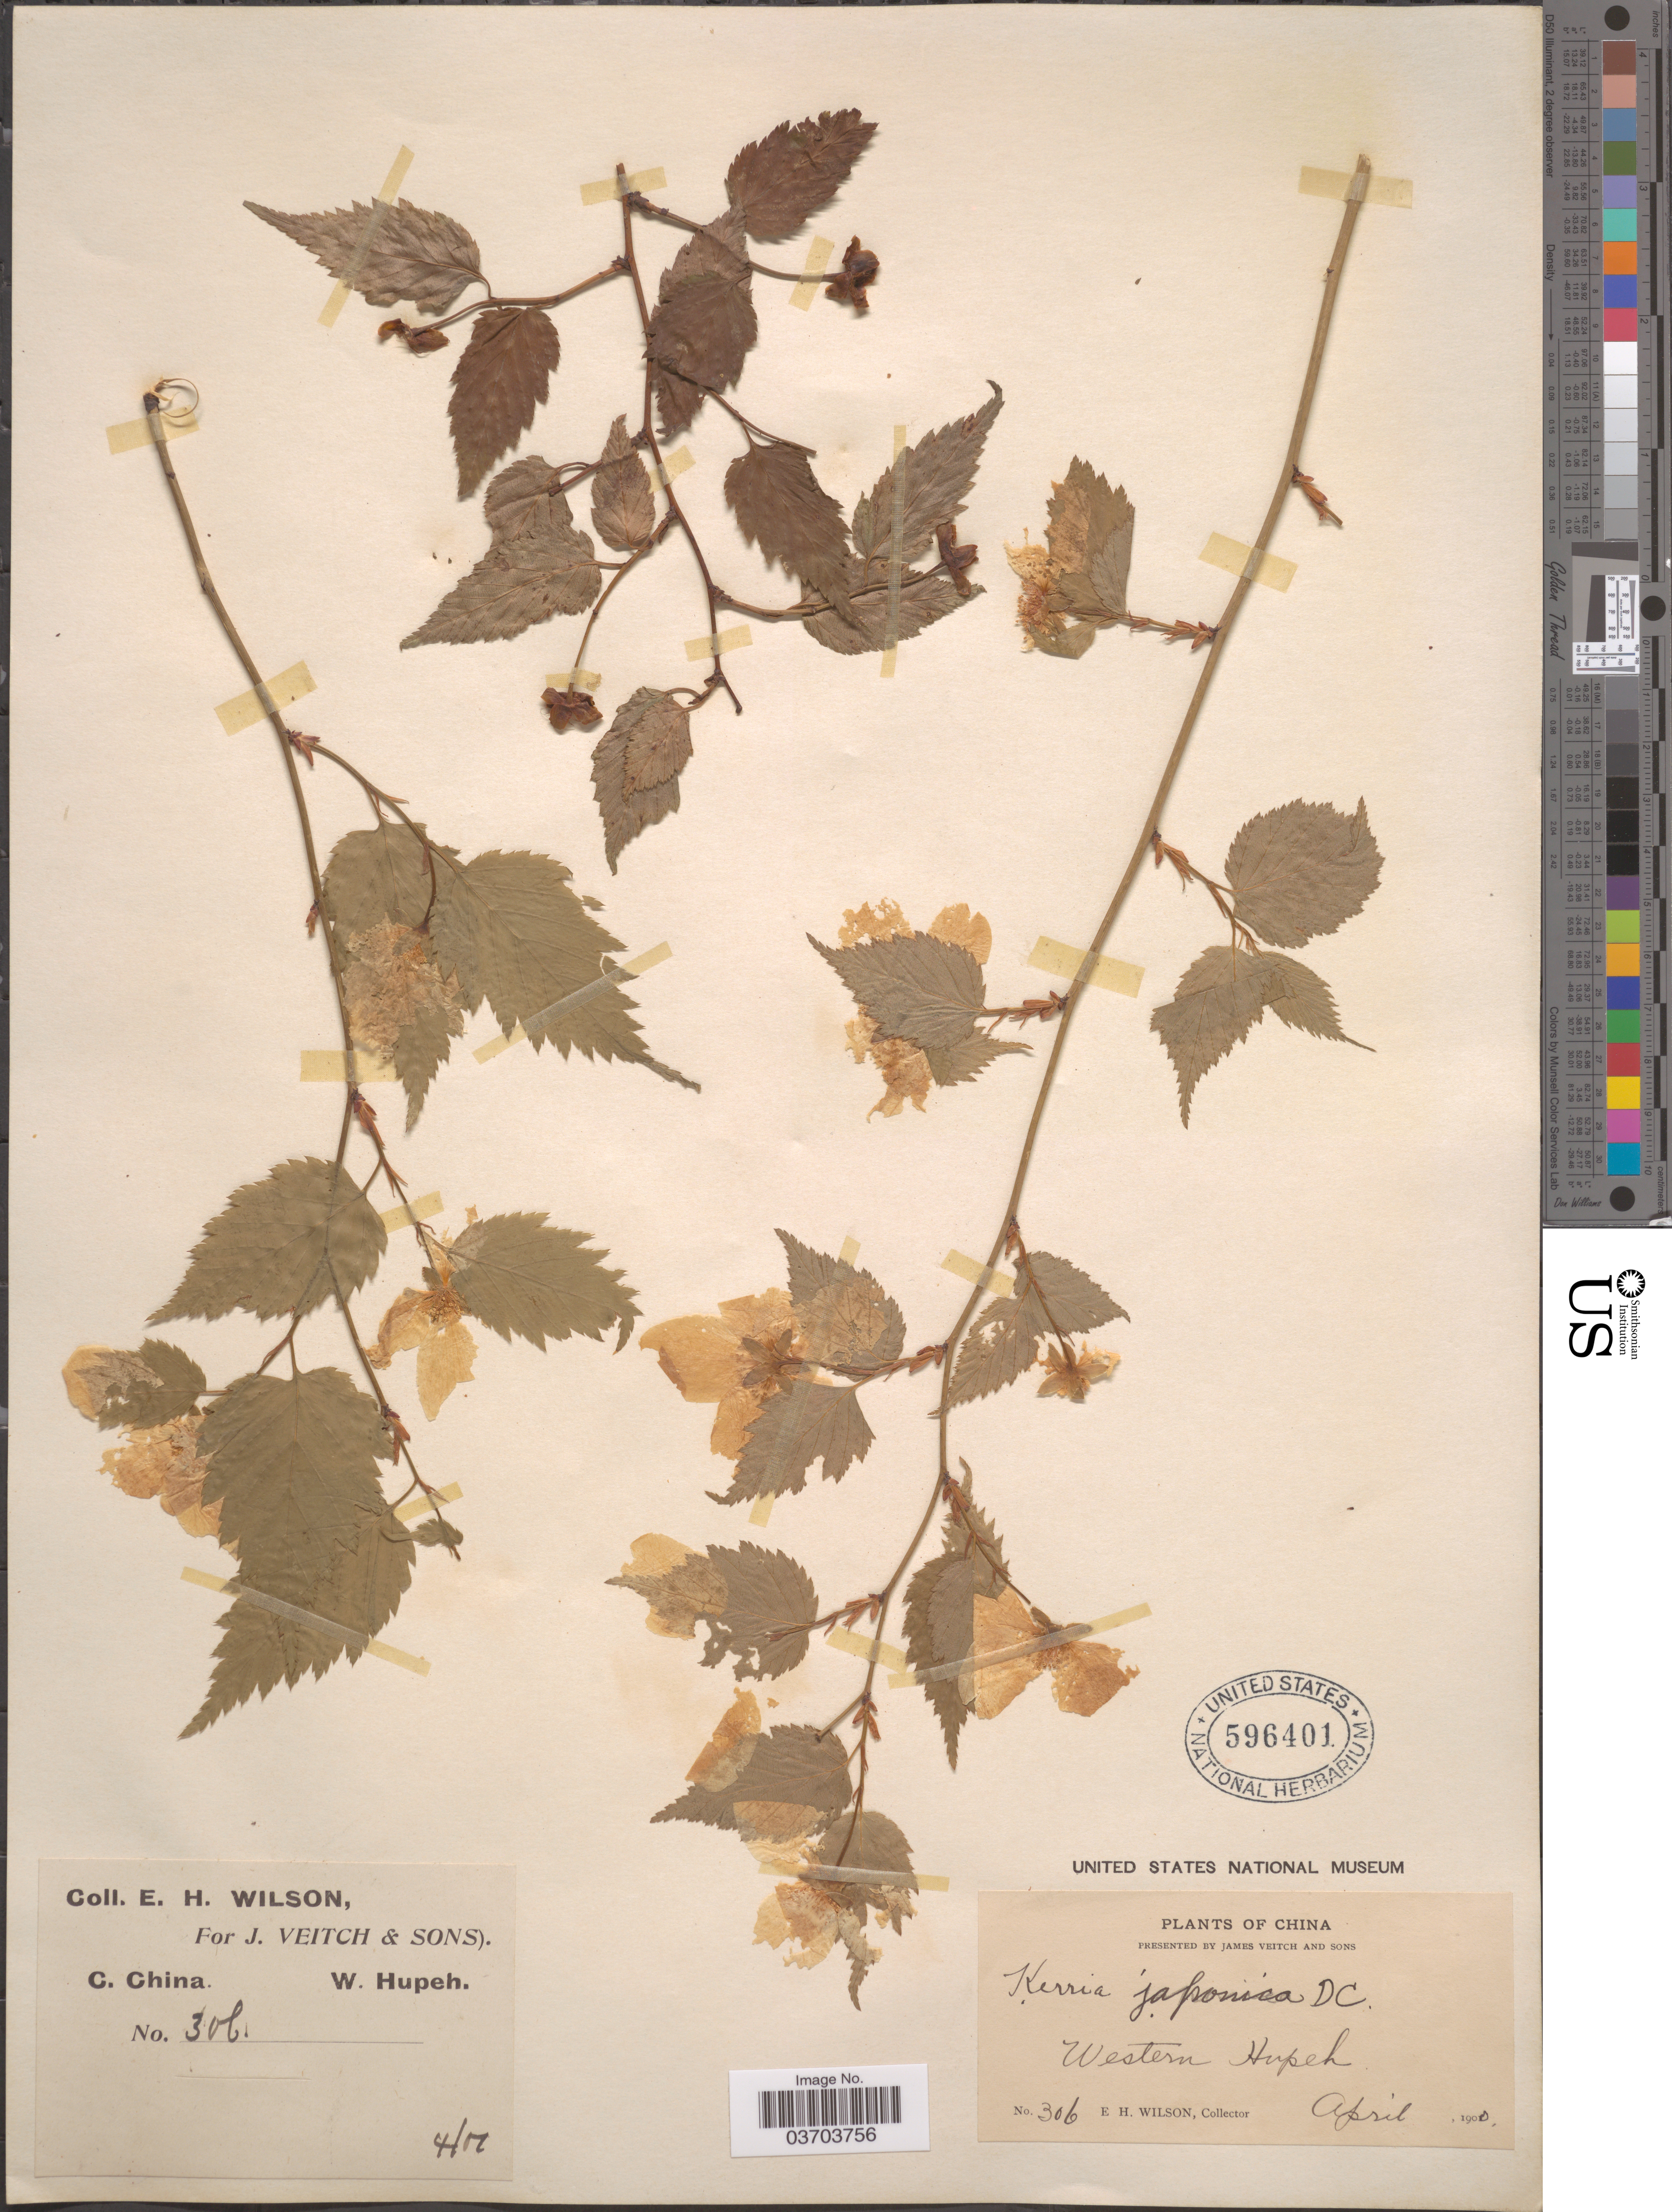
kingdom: Plantae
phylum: Tracheophyta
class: Magnoliopsida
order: Rosales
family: Rosaceae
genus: Kerria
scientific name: Kerria japonica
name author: (L.) DC.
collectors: E. Wilson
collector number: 306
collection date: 1900-04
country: China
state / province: Hubei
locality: Western Hupeh. C. China.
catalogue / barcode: US 596401